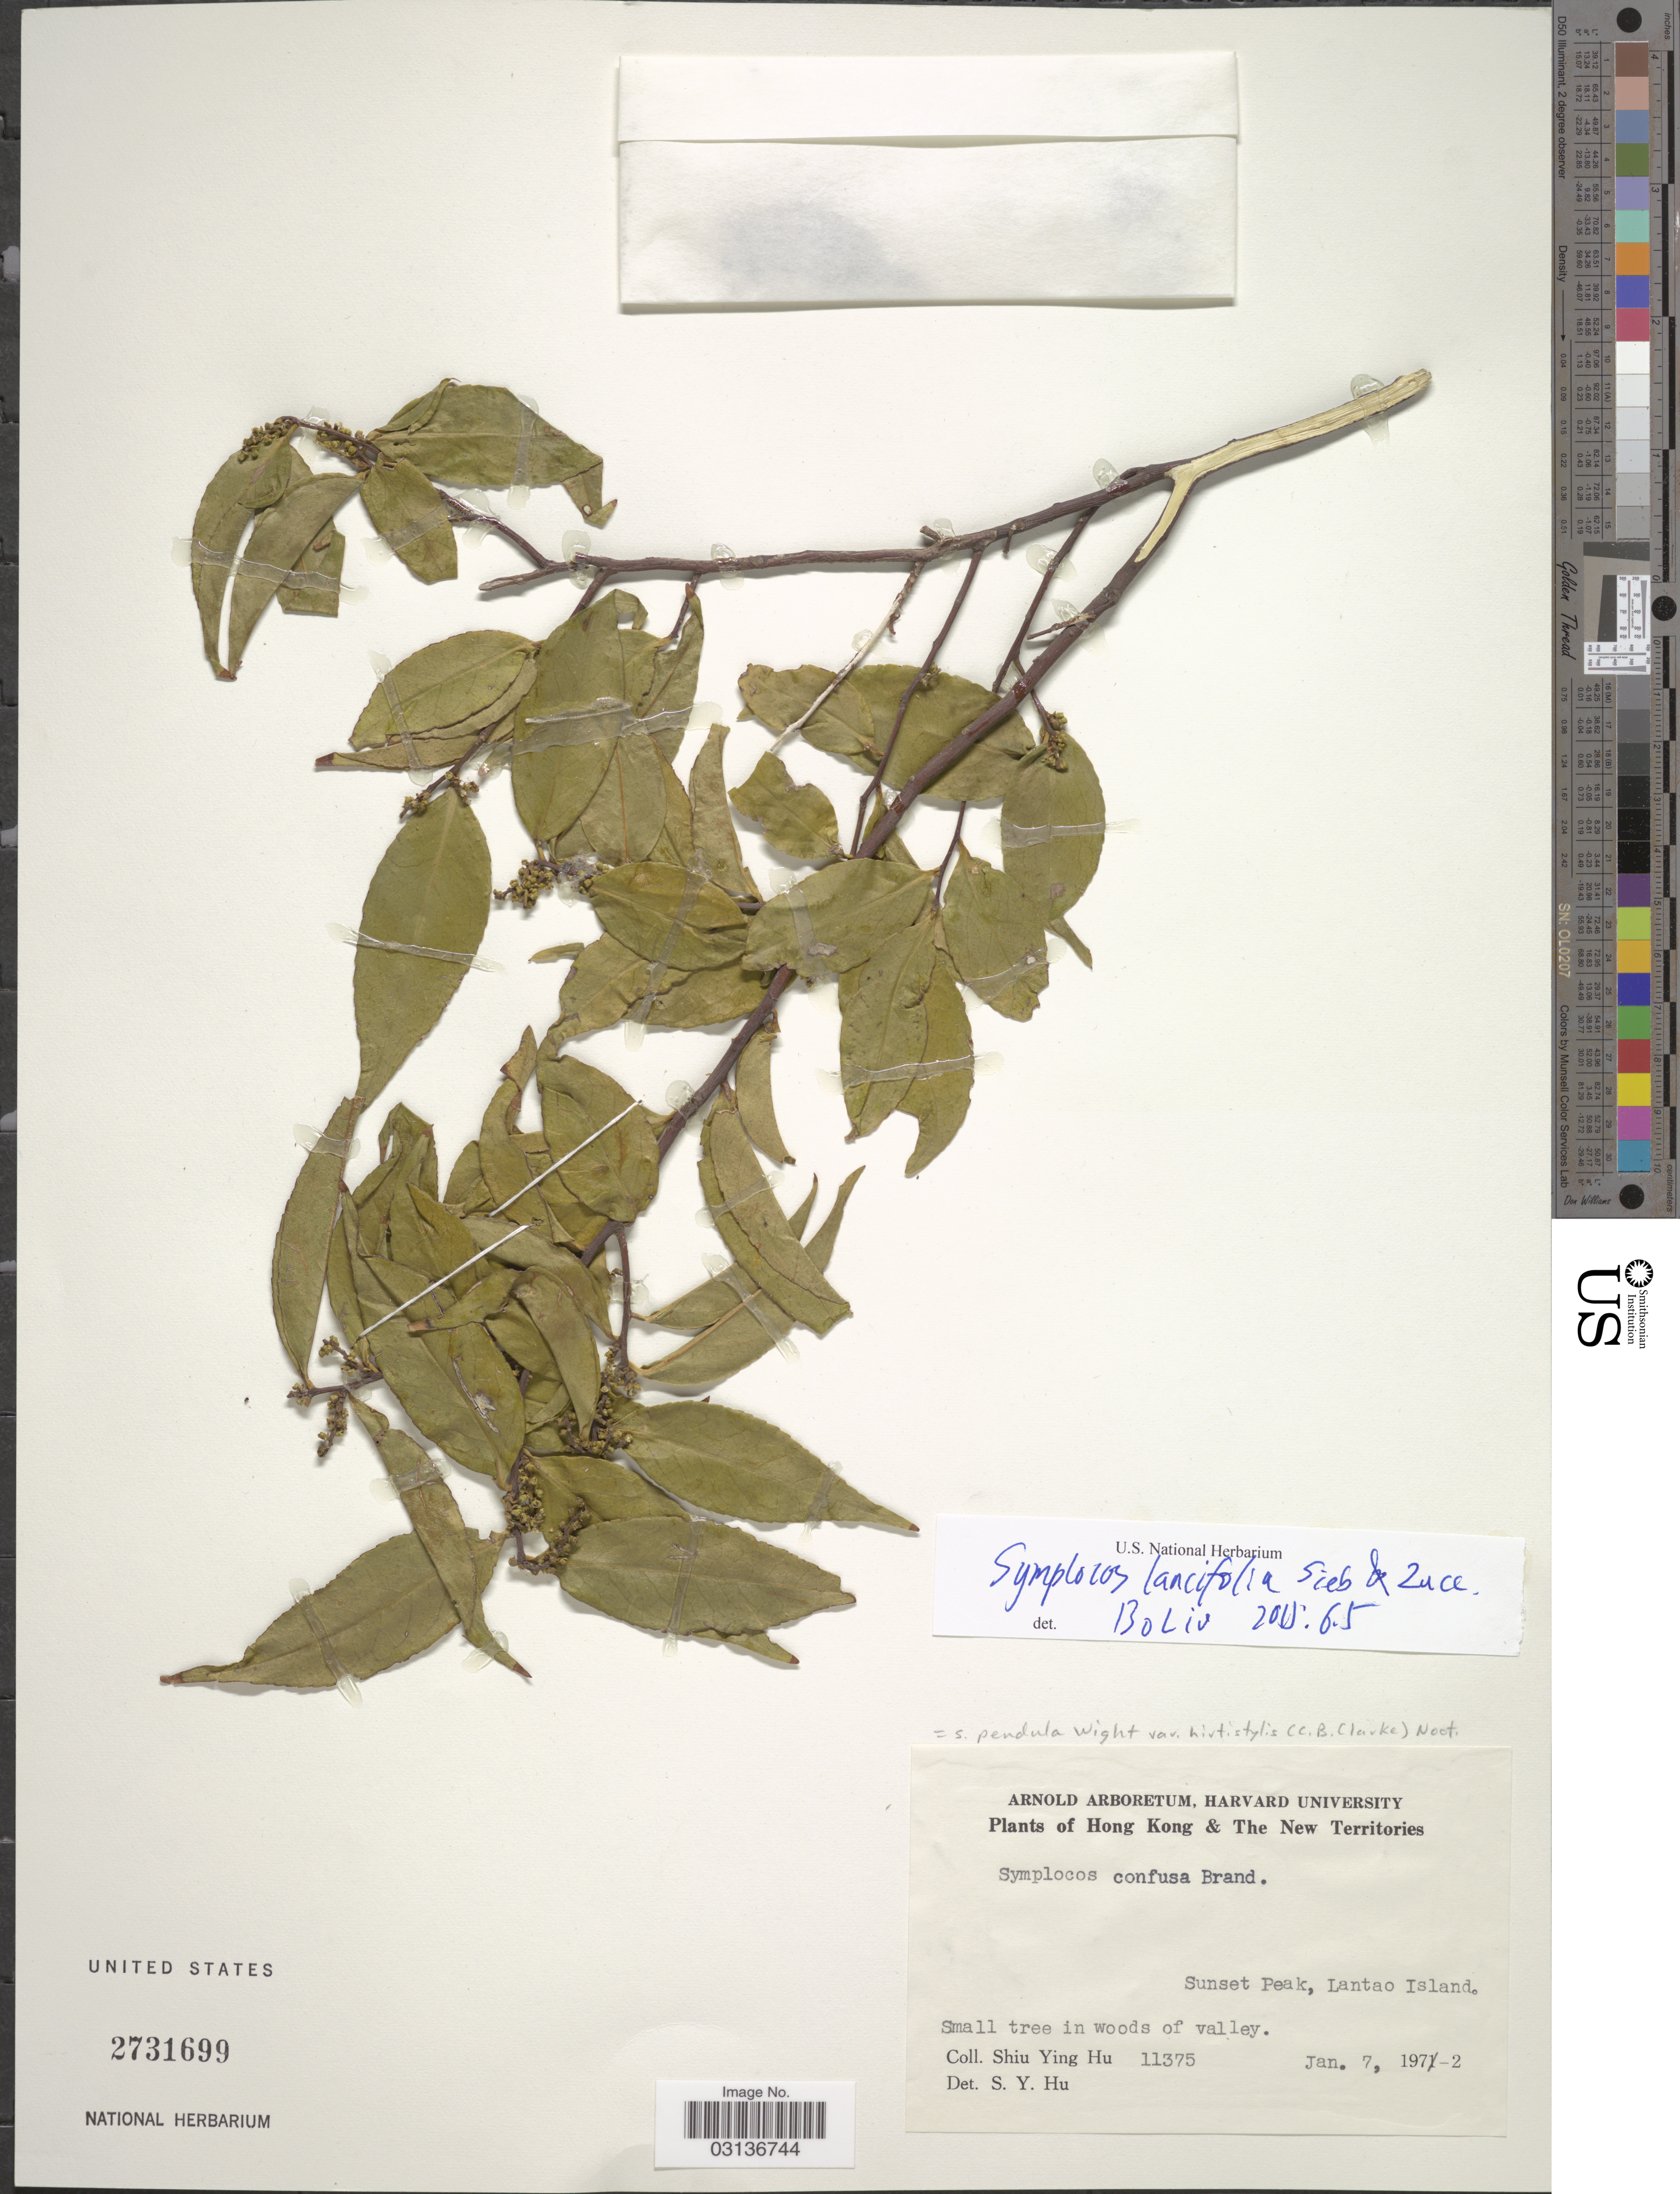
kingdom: Plantae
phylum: Tracheophyta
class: Magnoliopsida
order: Ericales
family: Symplocaceae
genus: Symplocos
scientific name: Symplocos lancifolia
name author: Siebert & Zucc.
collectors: S. Y. Hu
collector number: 11375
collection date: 1972-01-07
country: China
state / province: Hong Kong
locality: Hong Kong & The New Territories. Sunset Peak, Lantao Island.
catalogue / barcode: US 2731699